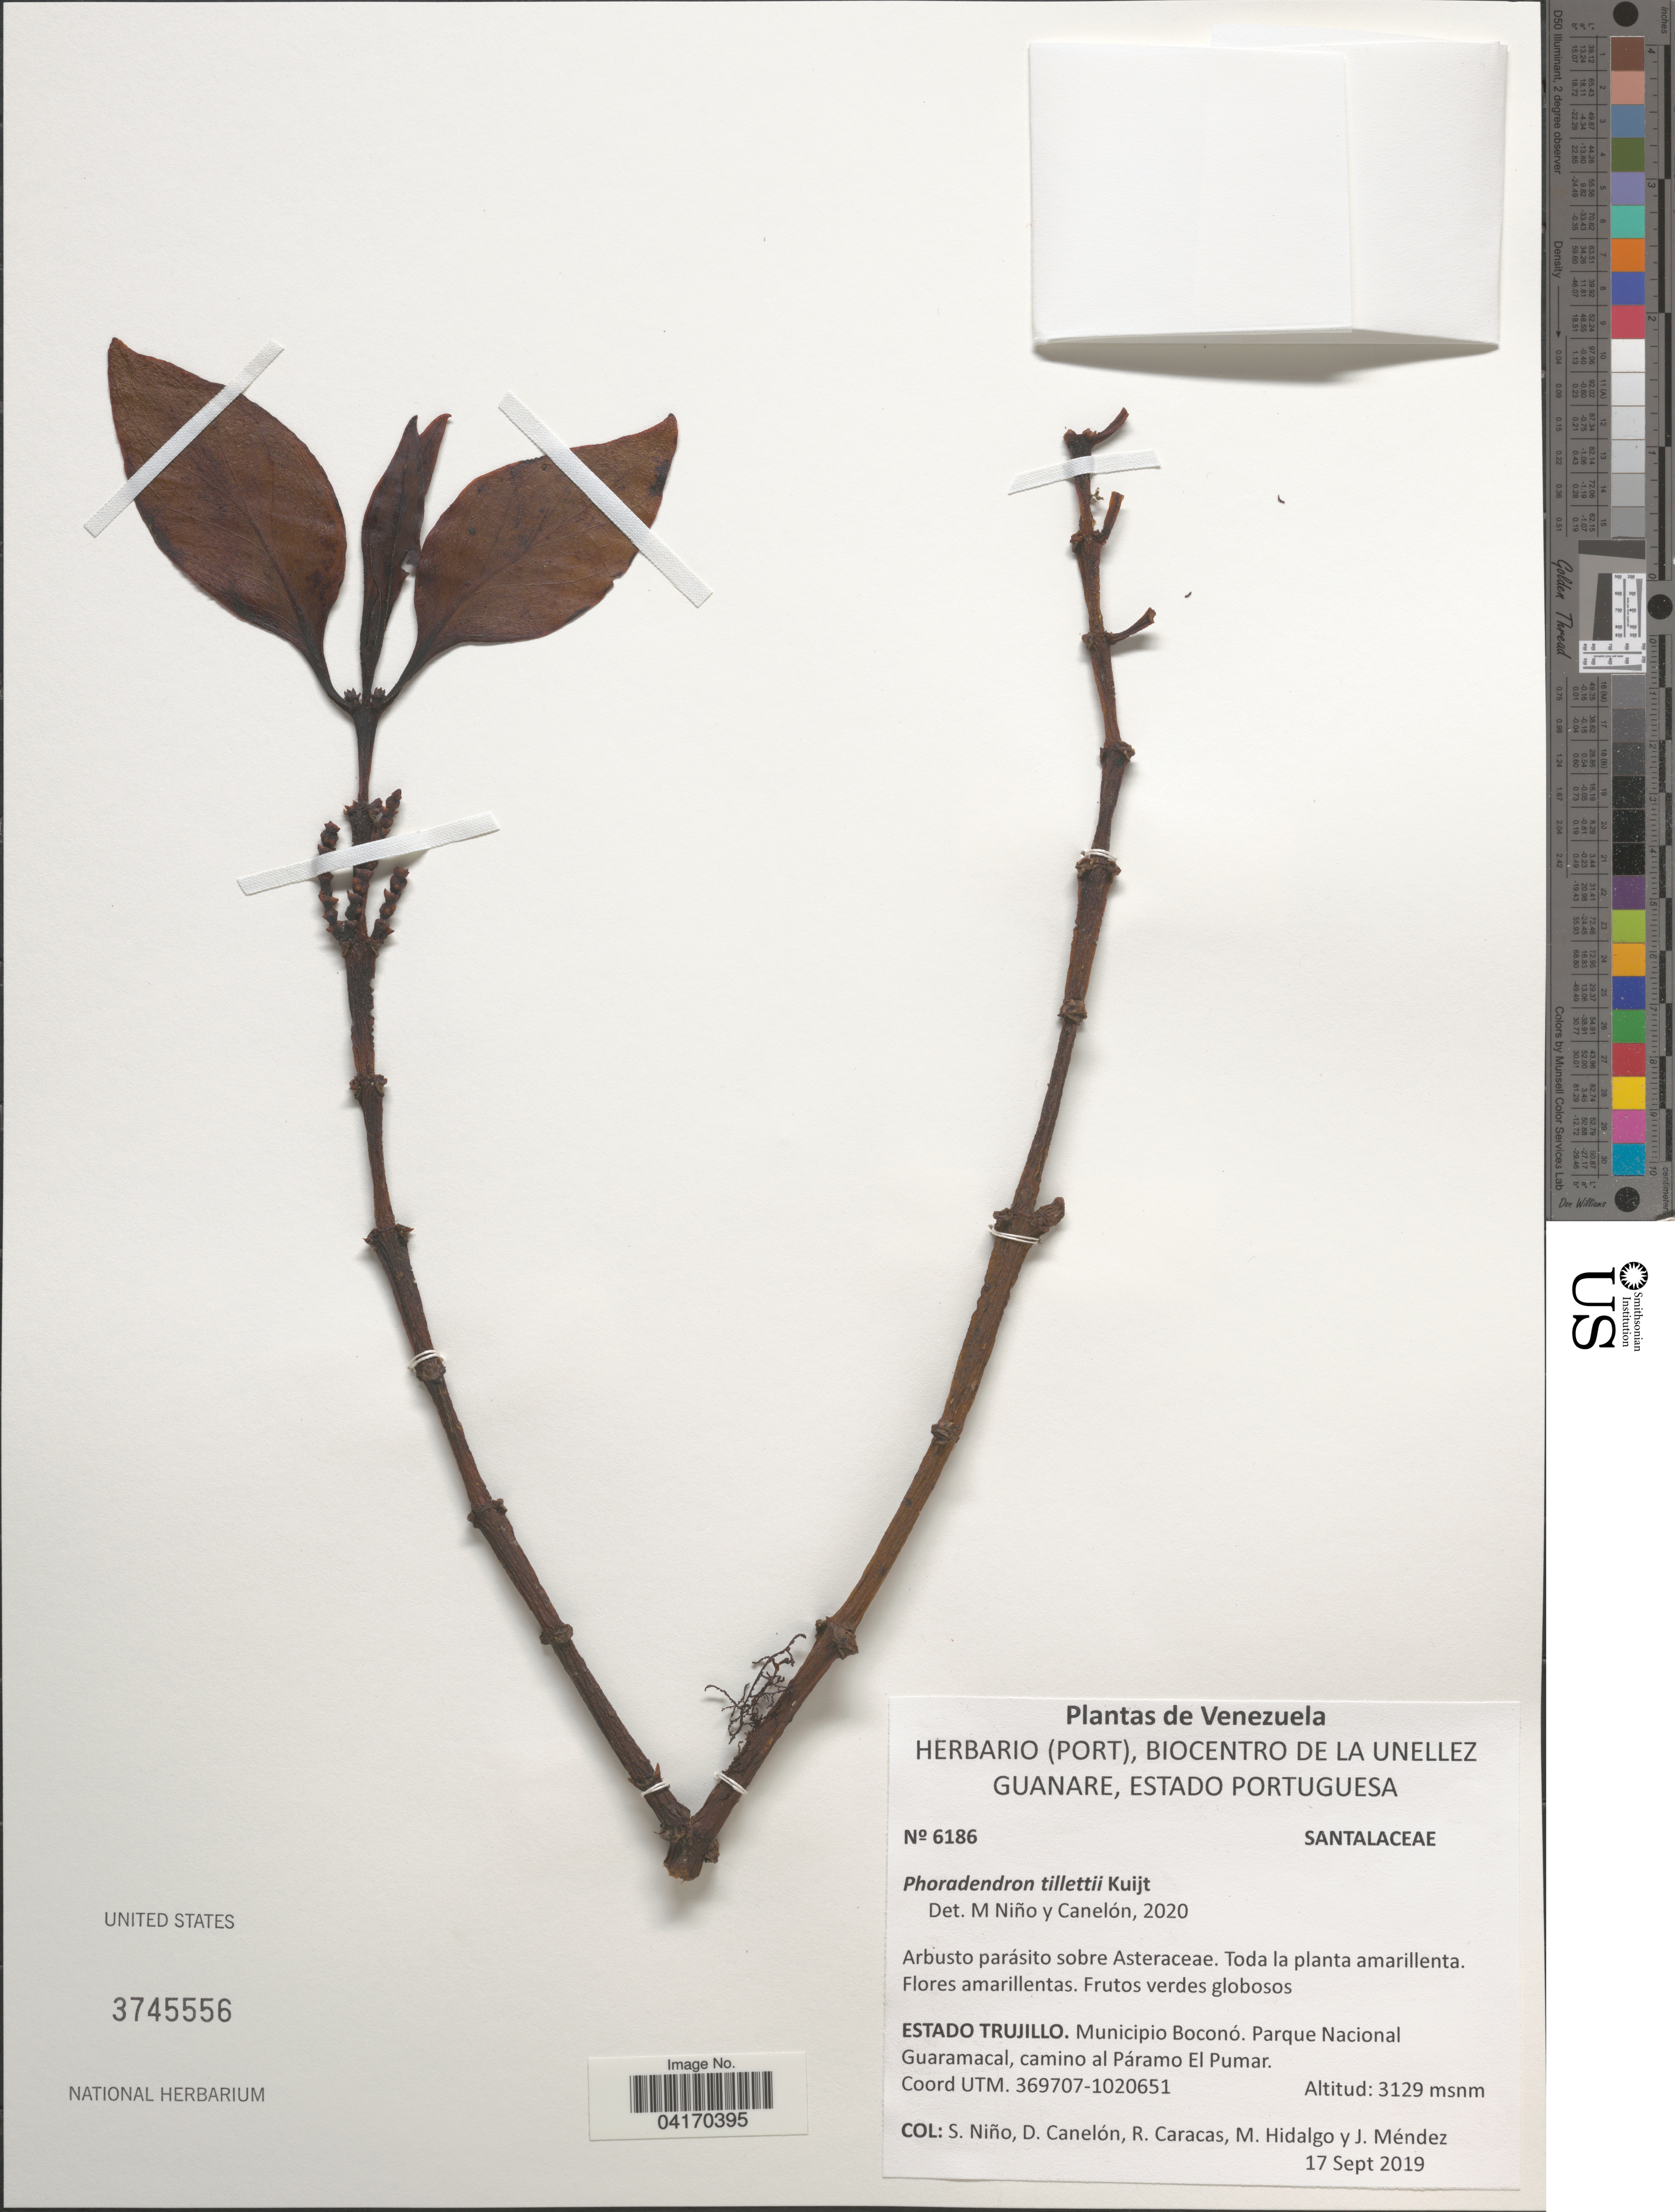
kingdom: Plantae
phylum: Tracheophyta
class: Magnoliopsida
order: Santalales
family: Viscaceae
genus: Phoradendron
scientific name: Phoradendron tillettii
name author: Kuijt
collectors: S. M. Niño, D. Canelón, R. Caracas, M. Hidalgo & J. Mendez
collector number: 6186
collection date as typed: Transcribed d/m/y: 17/9/2019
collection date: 2019-09-17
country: Venezuela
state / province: Trujillo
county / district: Boconó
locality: Parque Nacional Guaramacal, camino al Páramo El Pumar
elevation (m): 3129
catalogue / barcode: US 3745556